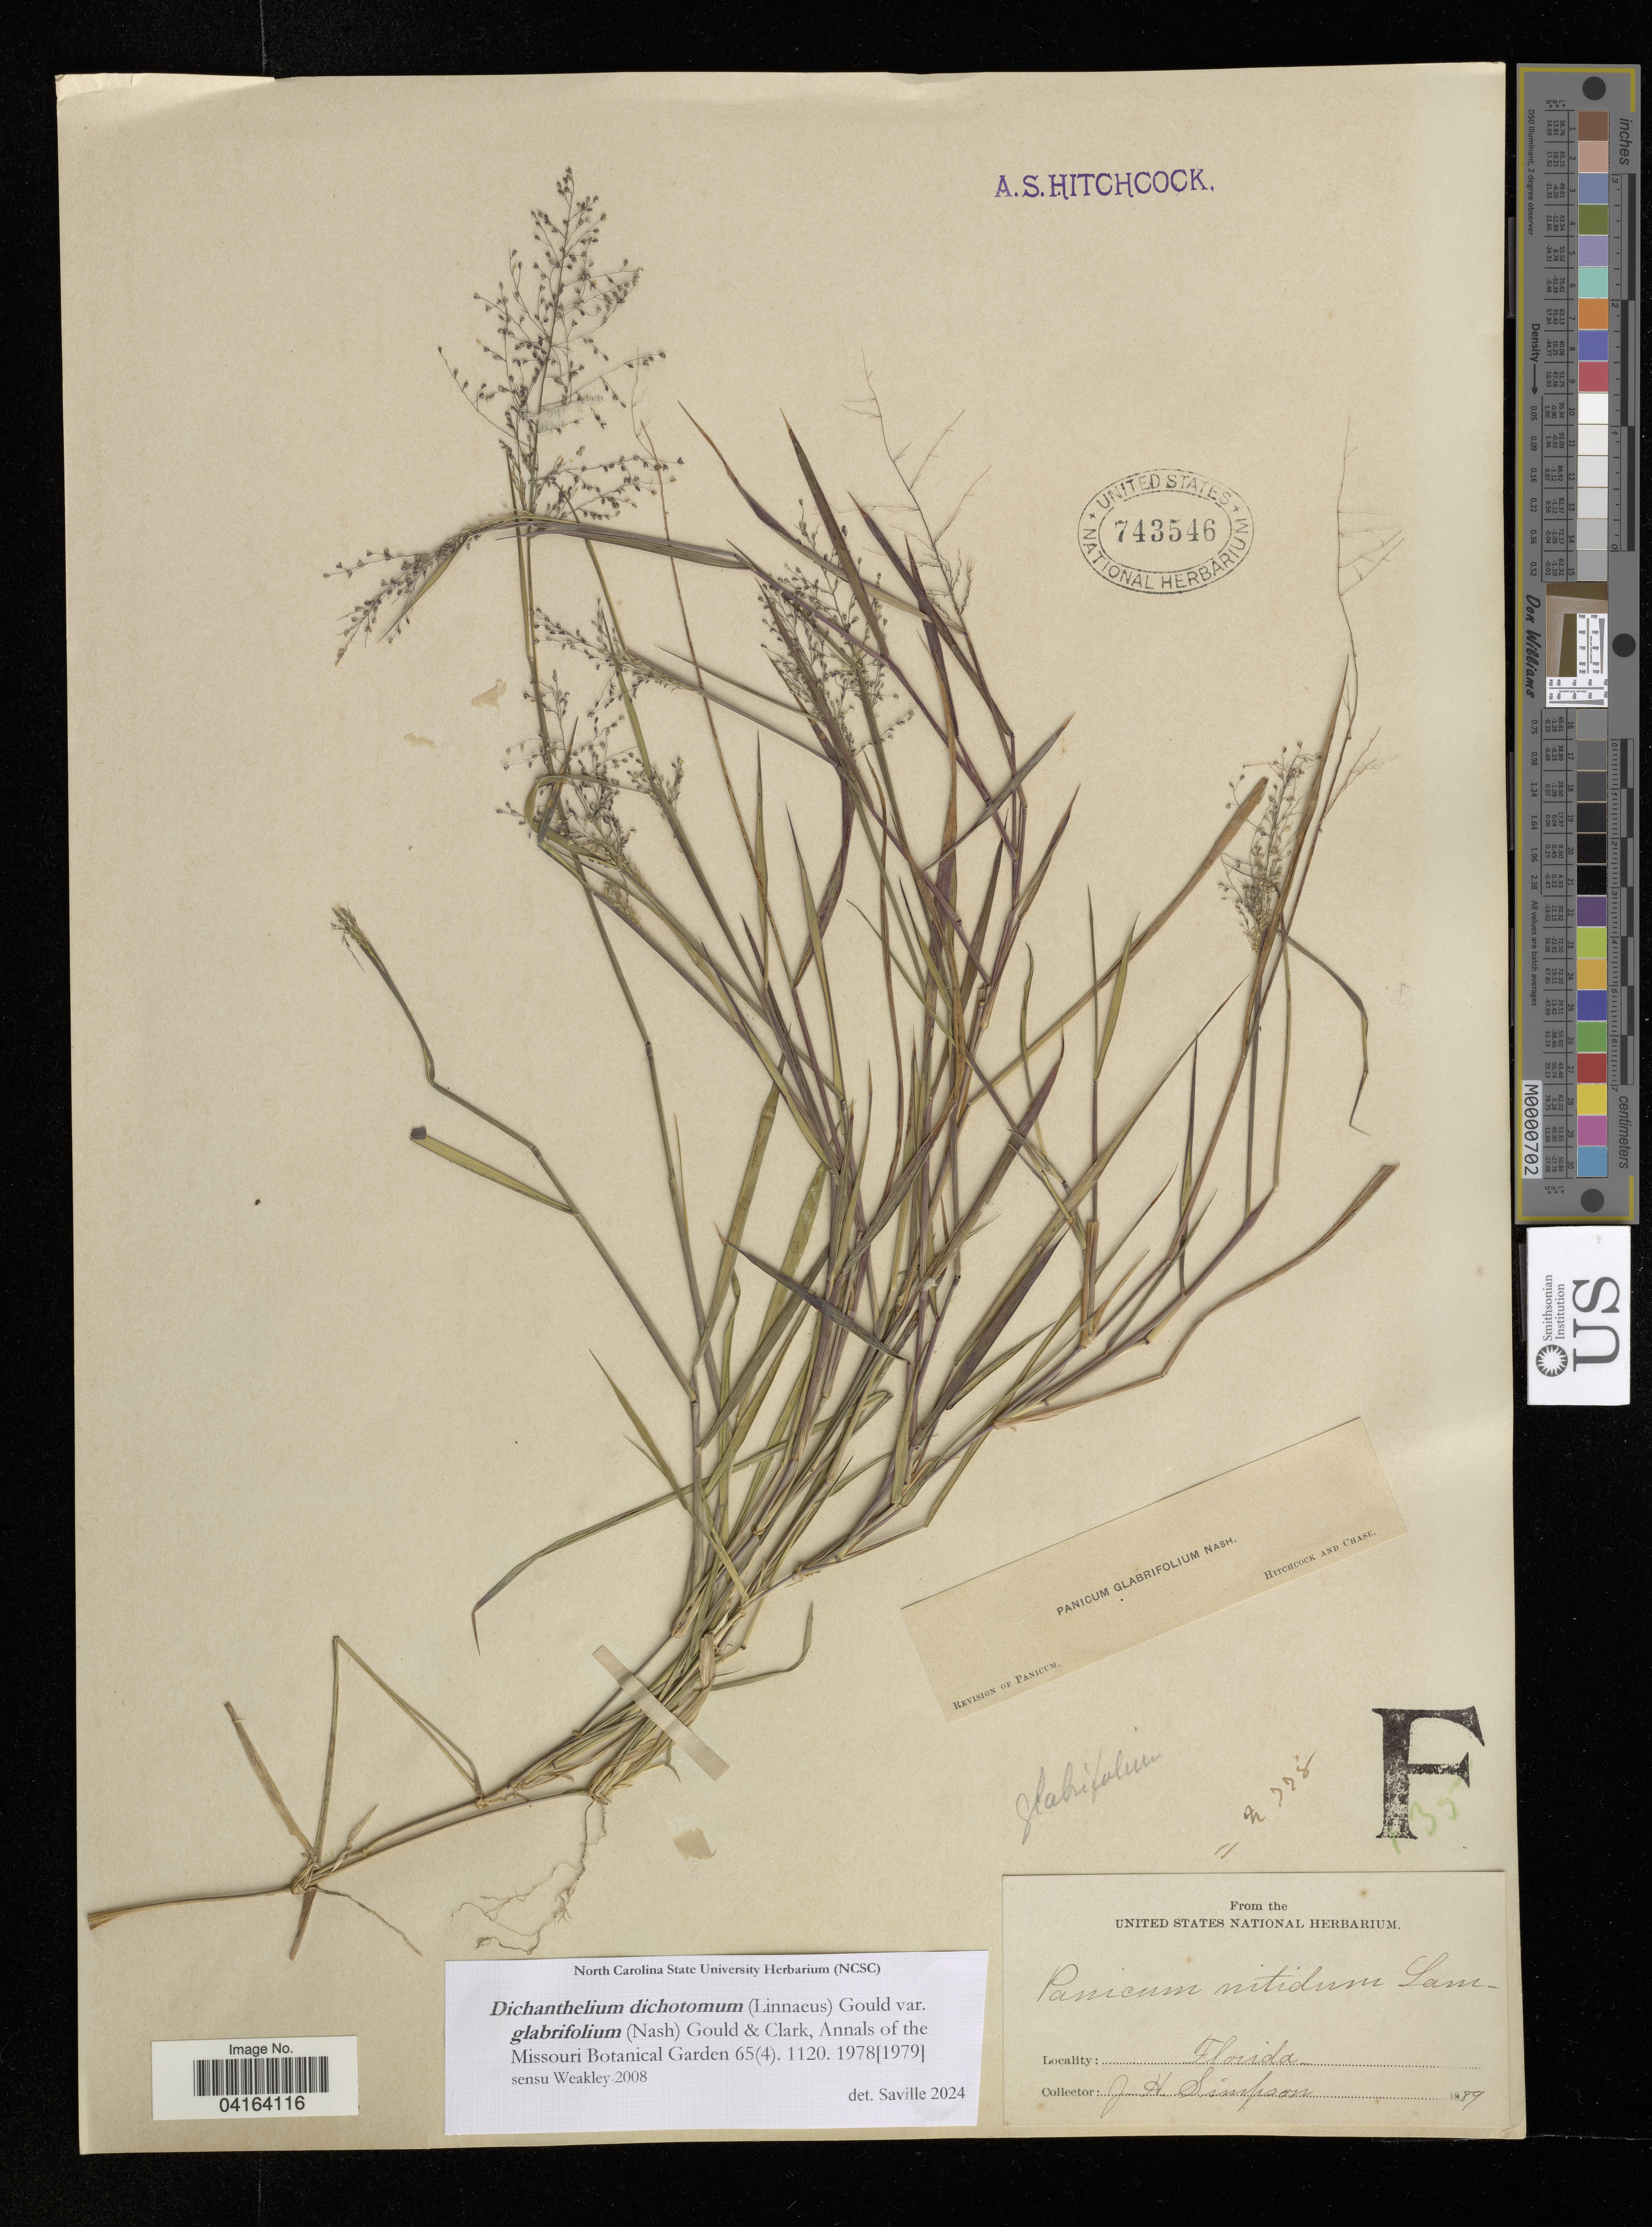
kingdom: Plantae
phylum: Tracheophyta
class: Liliopsida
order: Poales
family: Poaceae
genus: Dichanthelium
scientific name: Dichanthelium dichotomum var. glabrifolium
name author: (Nash) Gould & C.A. Clark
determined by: Saville, A. C., (NCSC), North Carolina State University (UNITED STATES)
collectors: J. H. Simpson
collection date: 1889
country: United States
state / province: Florida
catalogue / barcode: US 743546